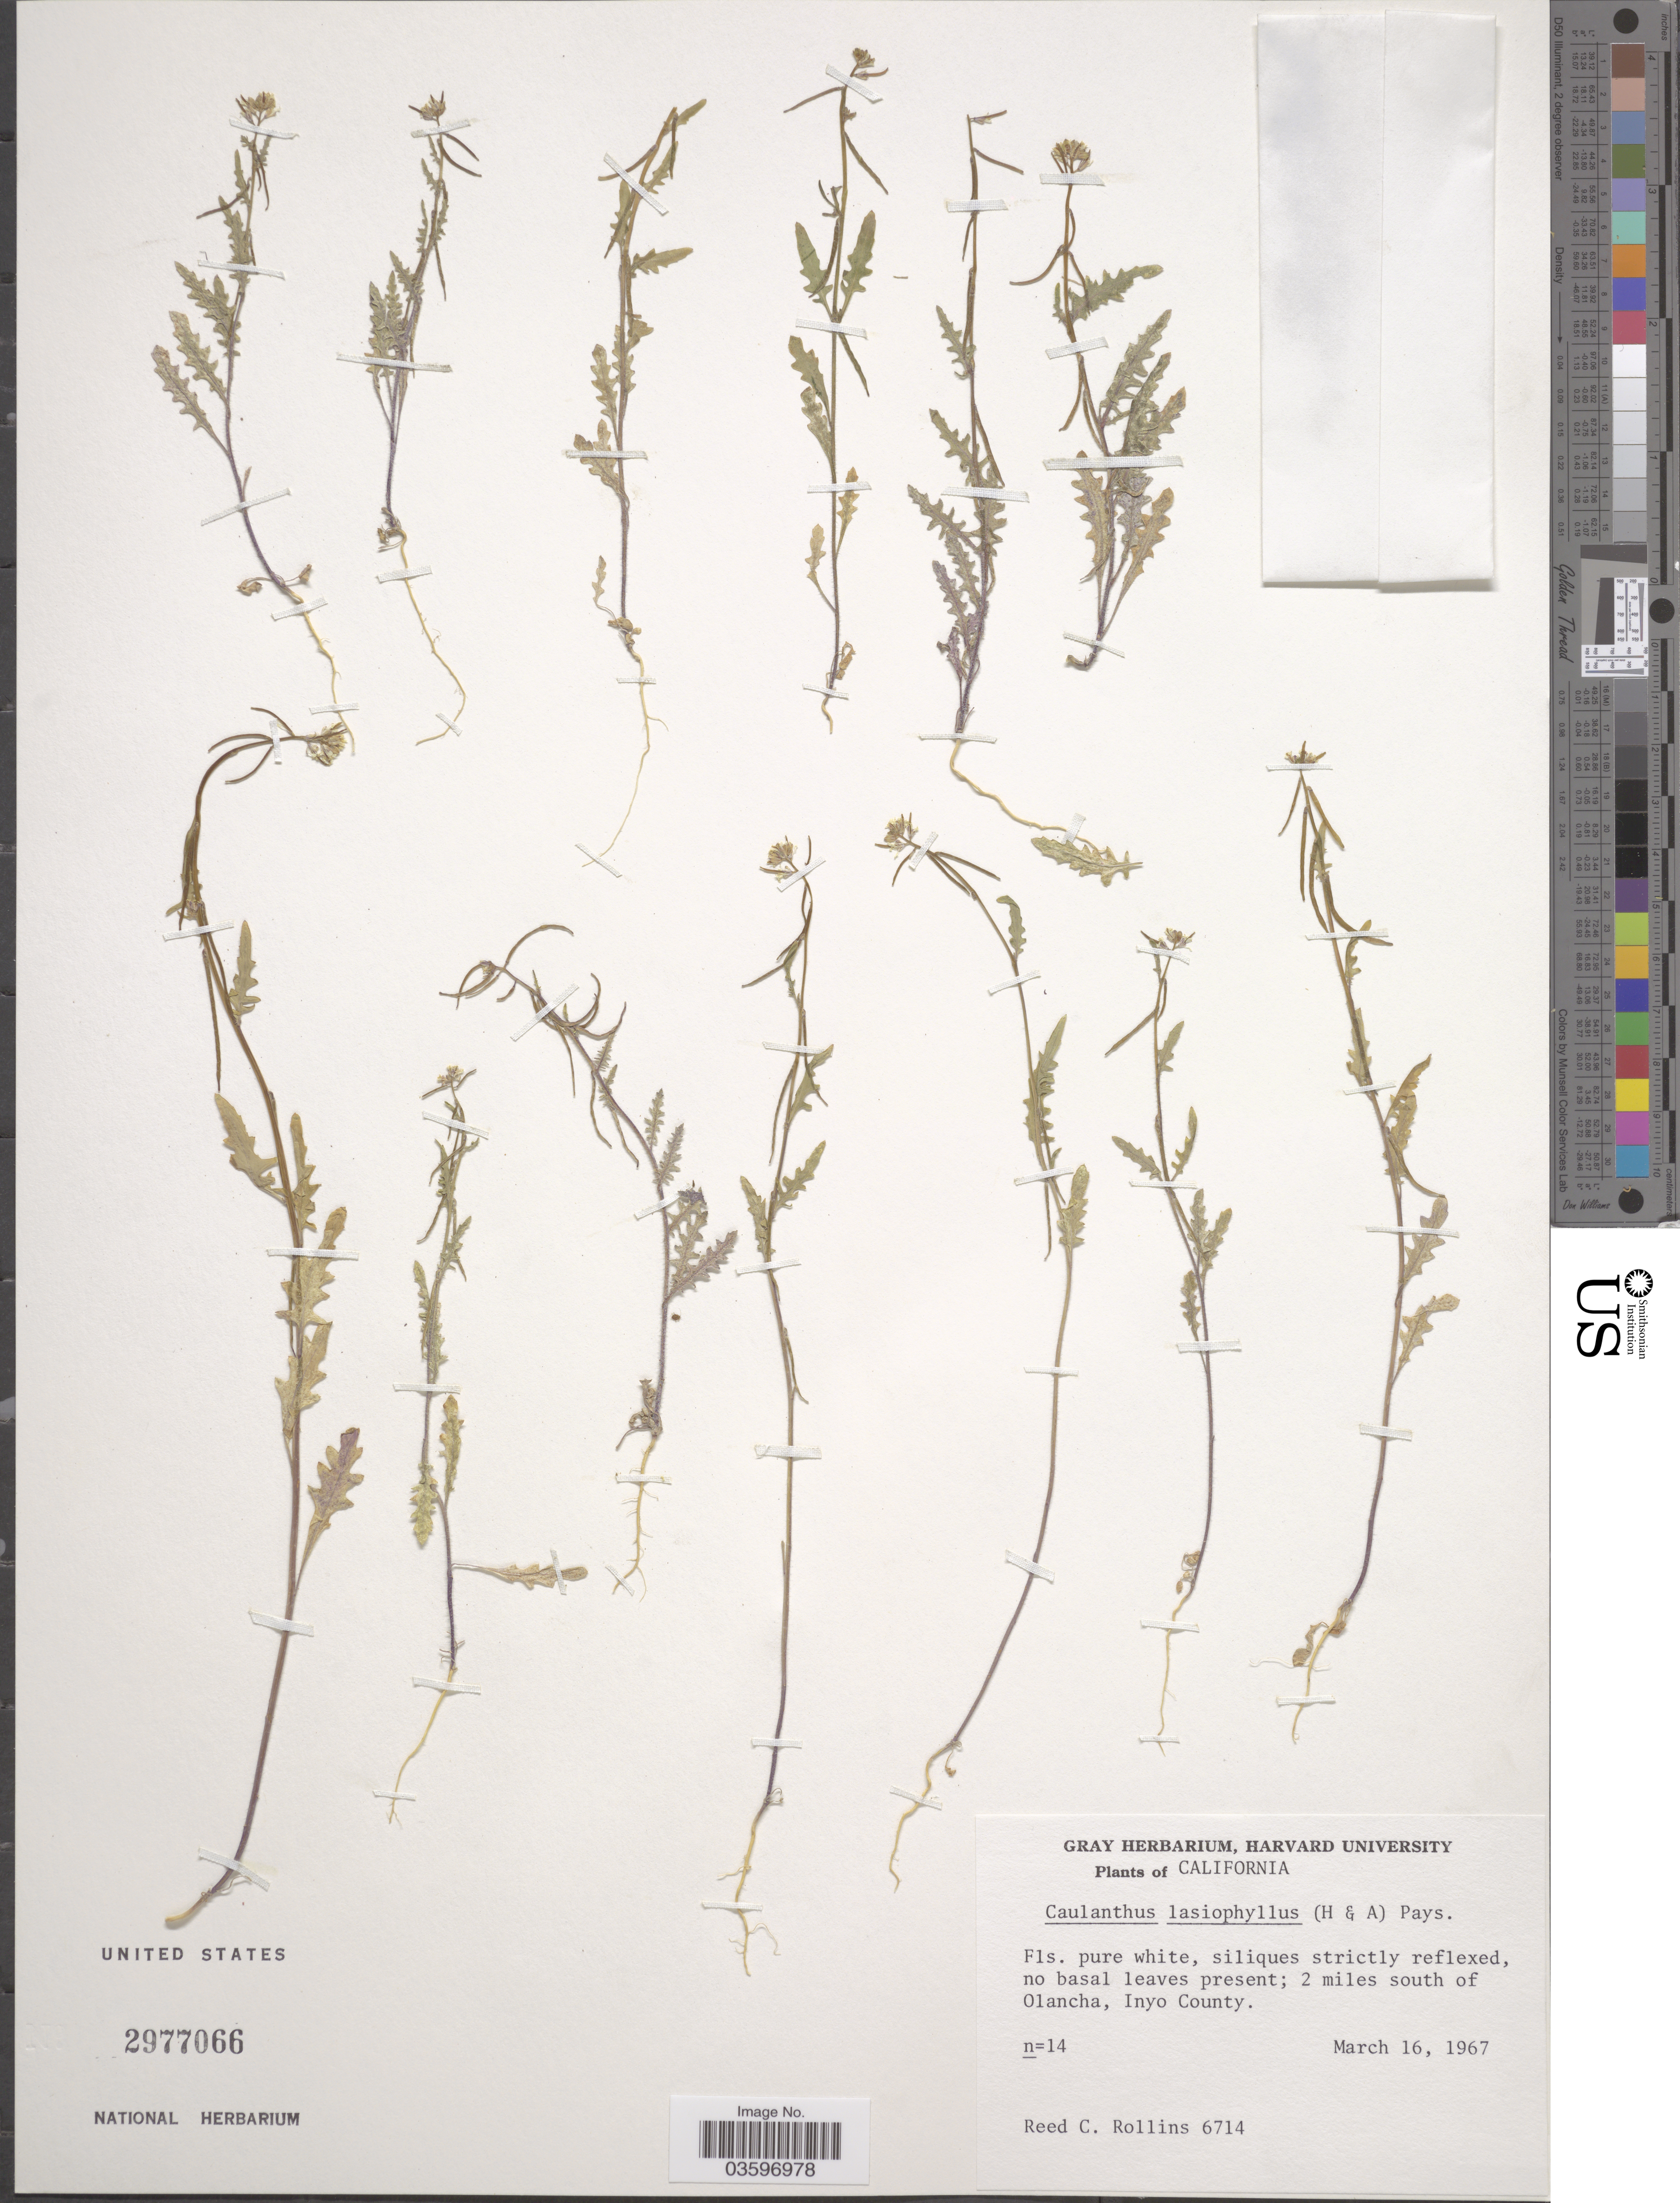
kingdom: Plantae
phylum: Tracheophyta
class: Magnoliopsida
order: Brassicales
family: Brassicaceae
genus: Caulanthus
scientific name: Caulanthus lasiophyllus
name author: (Hook. & Arn.) Payson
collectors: R. C. Rollins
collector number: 6714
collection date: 1967-03-16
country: United States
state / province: California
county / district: Inyo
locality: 2 miles south of Olancha, Inyo County.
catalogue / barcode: US 2977066